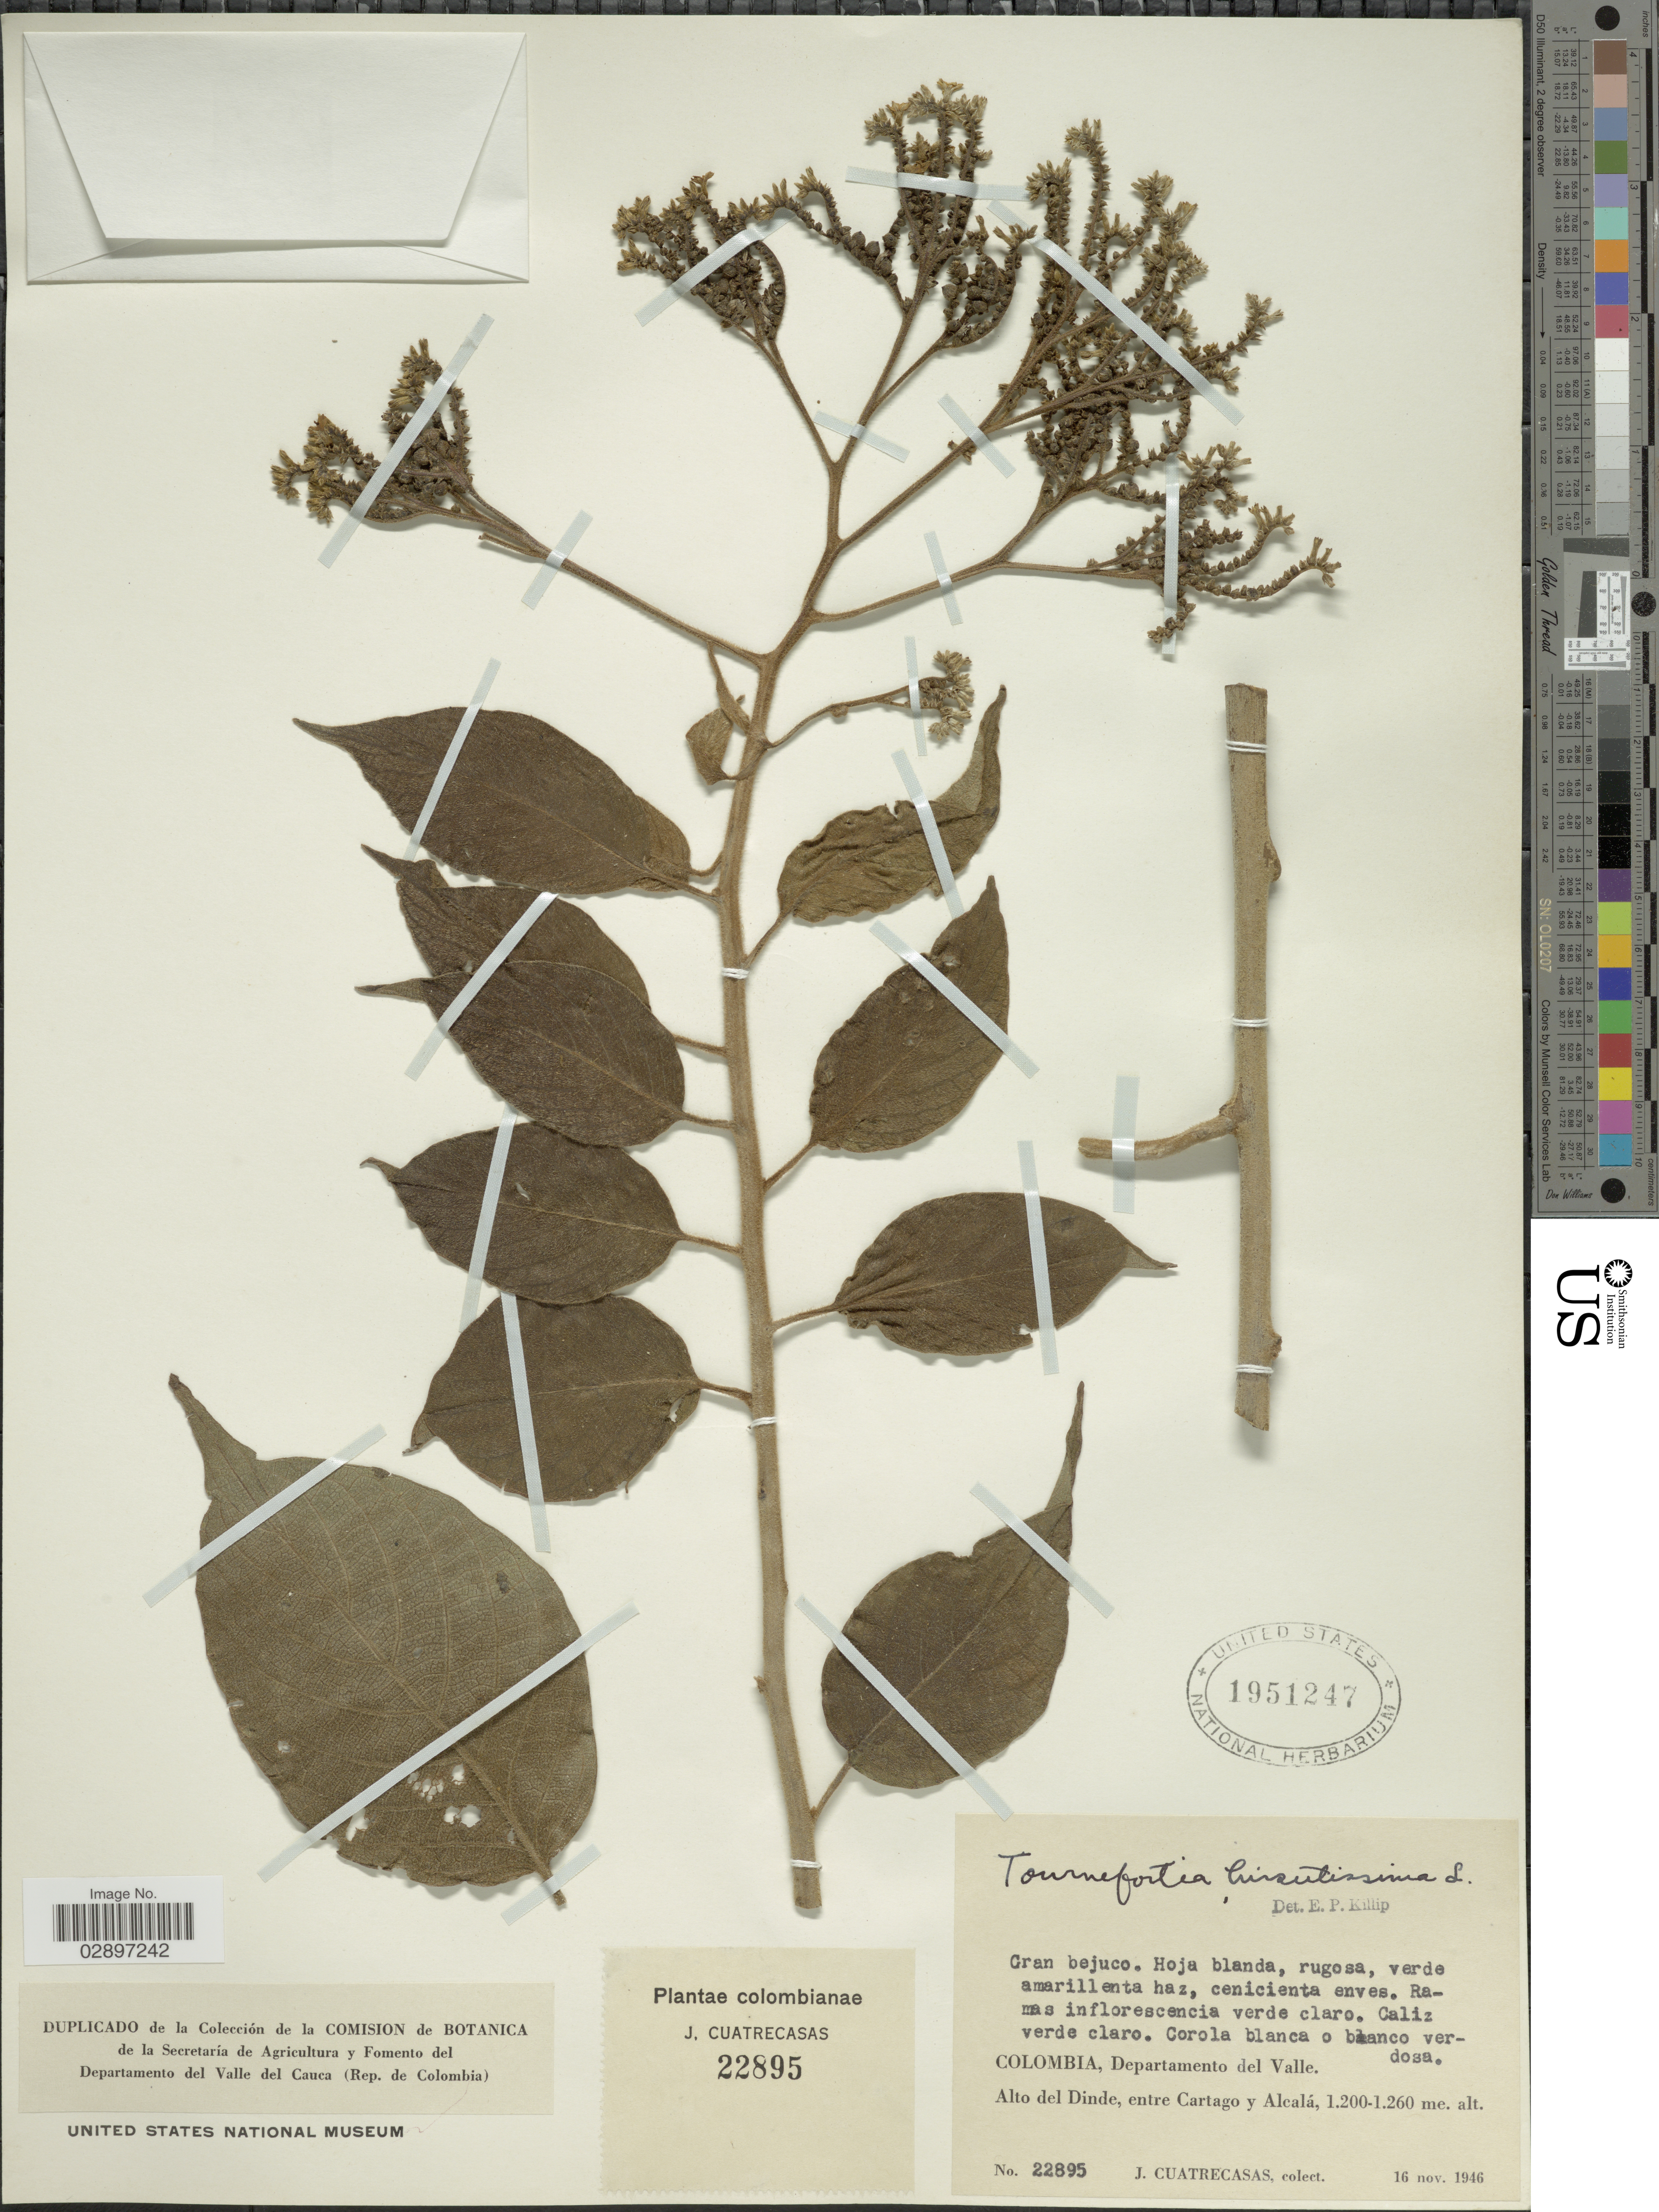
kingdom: Plantae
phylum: Tracheophyta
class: Magnoliopsida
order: Boraginales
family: Heliotropiaceae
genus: Tournefortia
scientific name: Tournefortia hirsutissima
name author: L.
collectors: J. Cuatrecasas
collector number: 22895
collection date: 1946-11-16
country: Colombia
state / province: Valle del Cauca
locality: Alto del Dinde, entre Cartago y Alcalá, Departamento del Valle.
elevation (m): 1200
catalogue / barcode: US 1951247